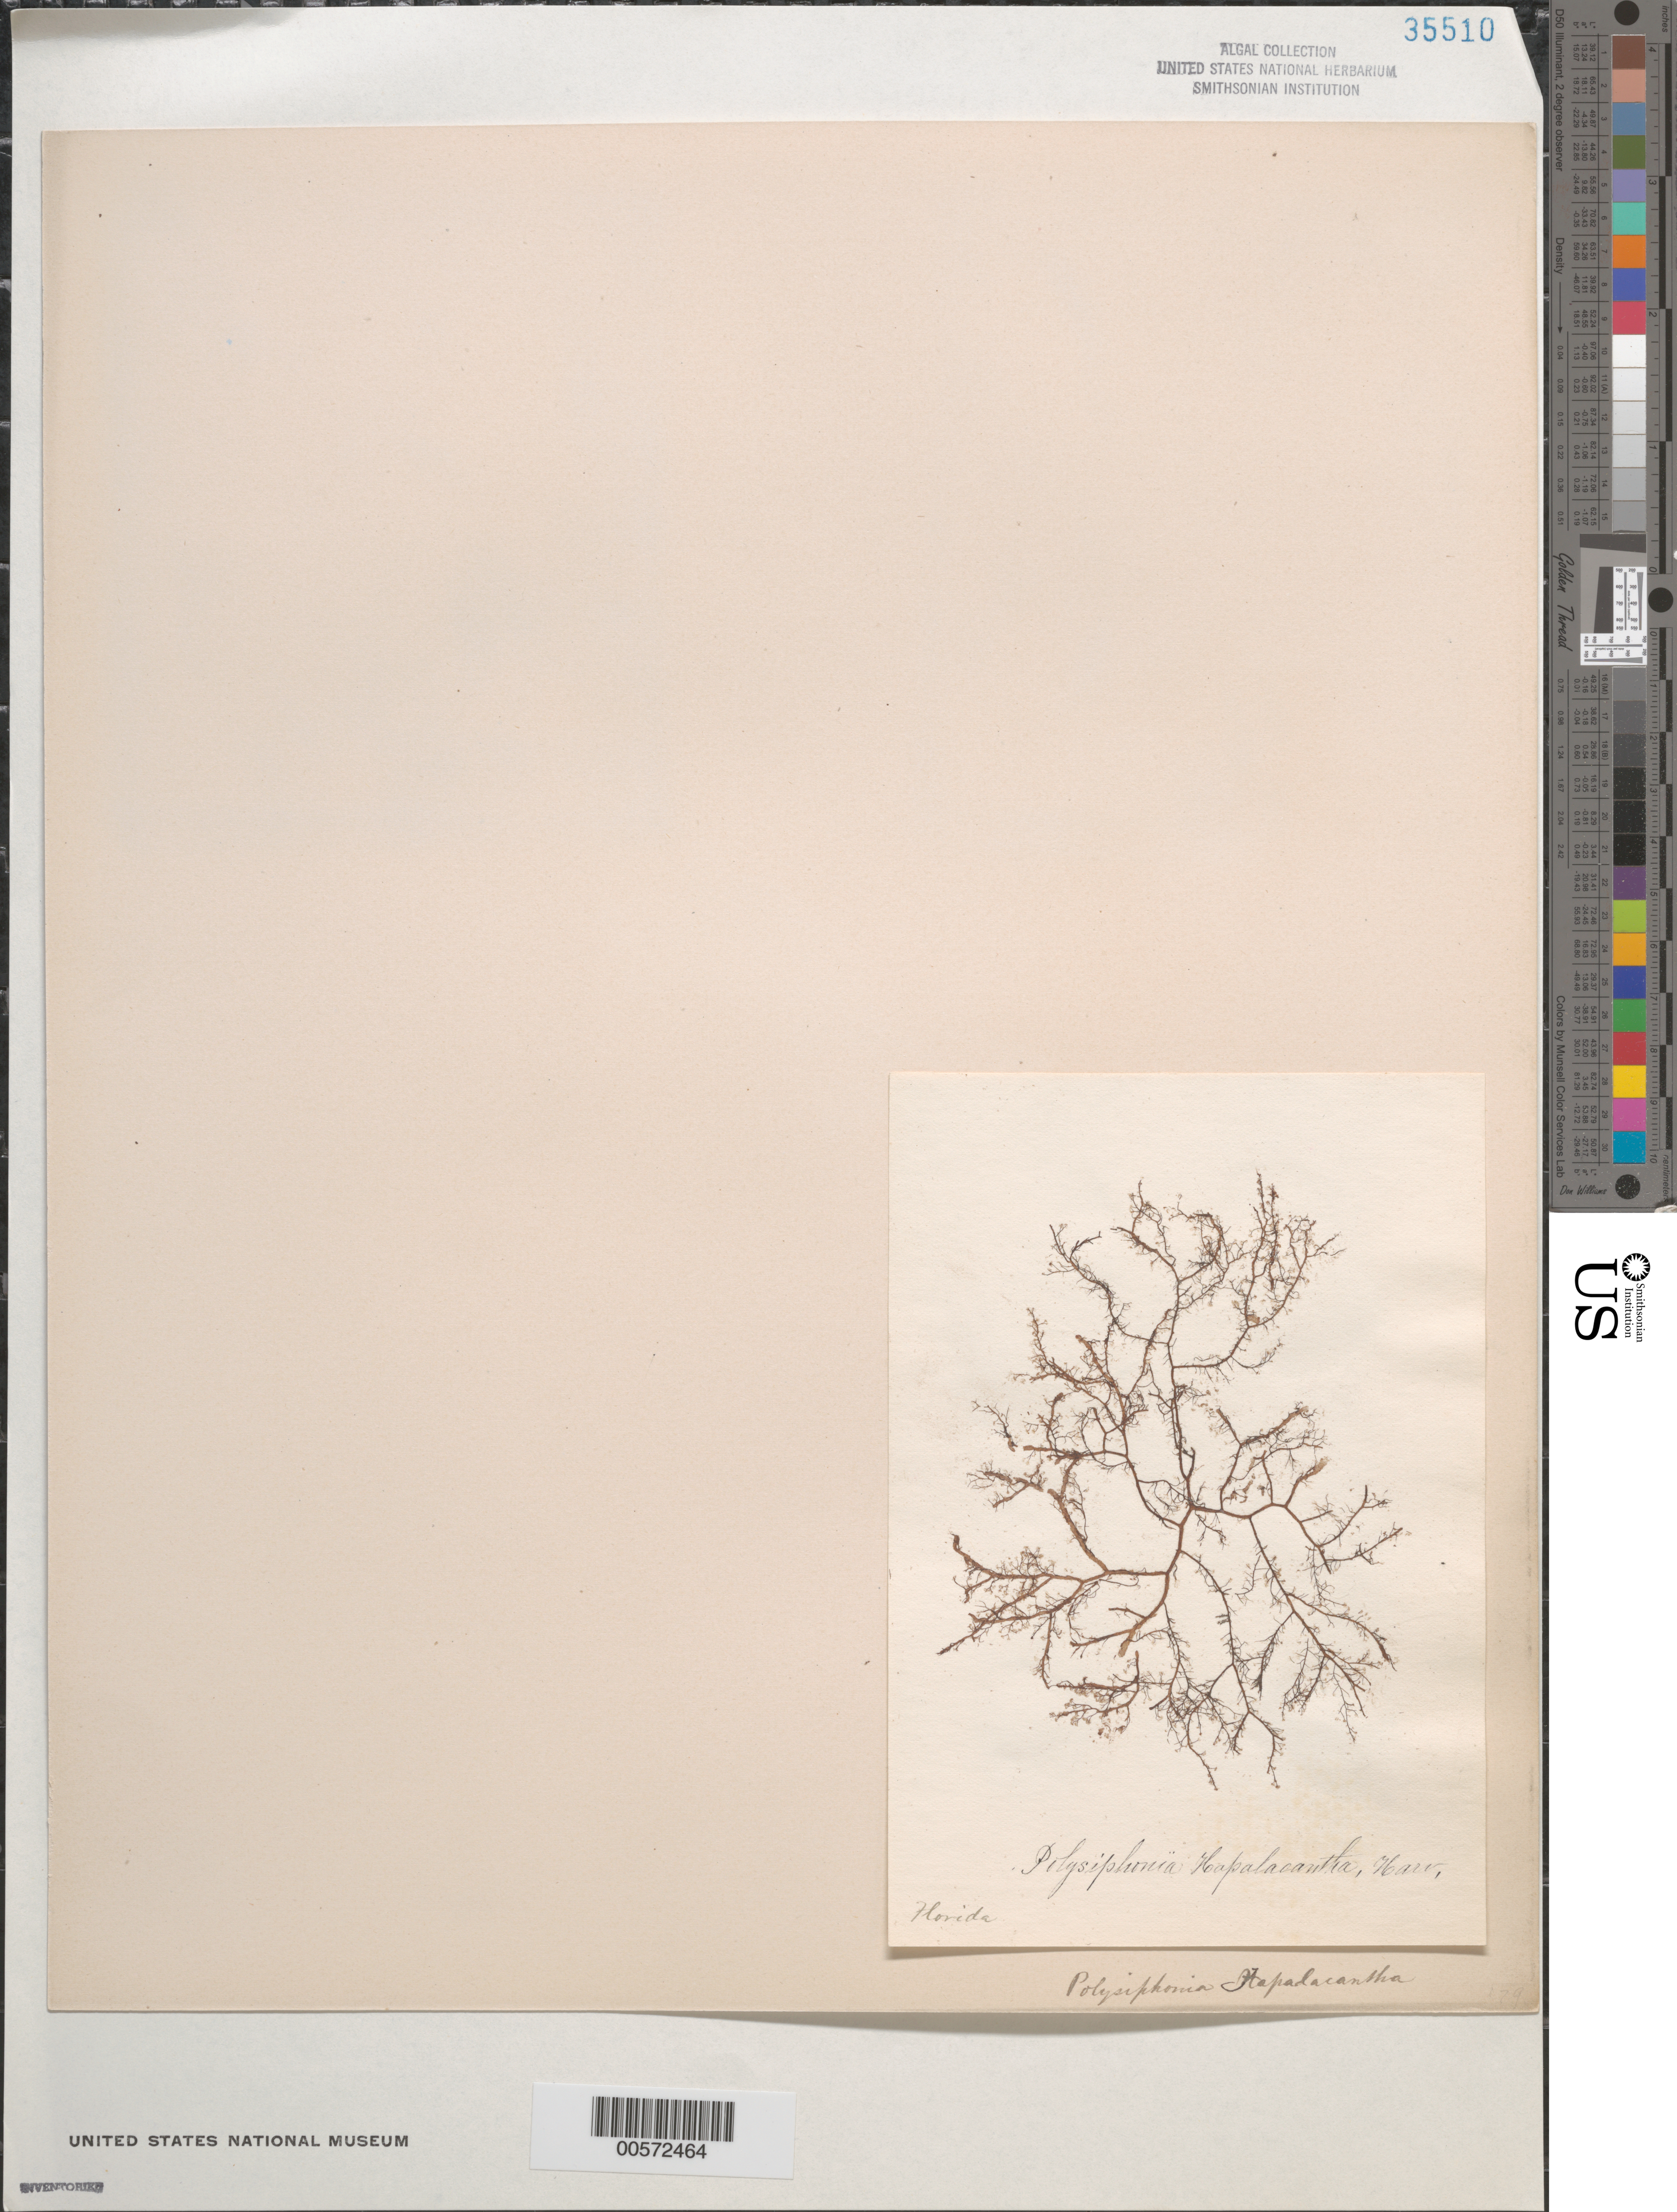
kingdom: Plantae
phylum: Rhodophyta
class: Florideophyceae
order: Ceramiales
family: Rhodomelaceae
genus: Polysiphonia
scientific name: Polysiphonia hapalacantha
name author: Harv.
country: United States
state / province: Florida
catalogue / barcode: US 35510